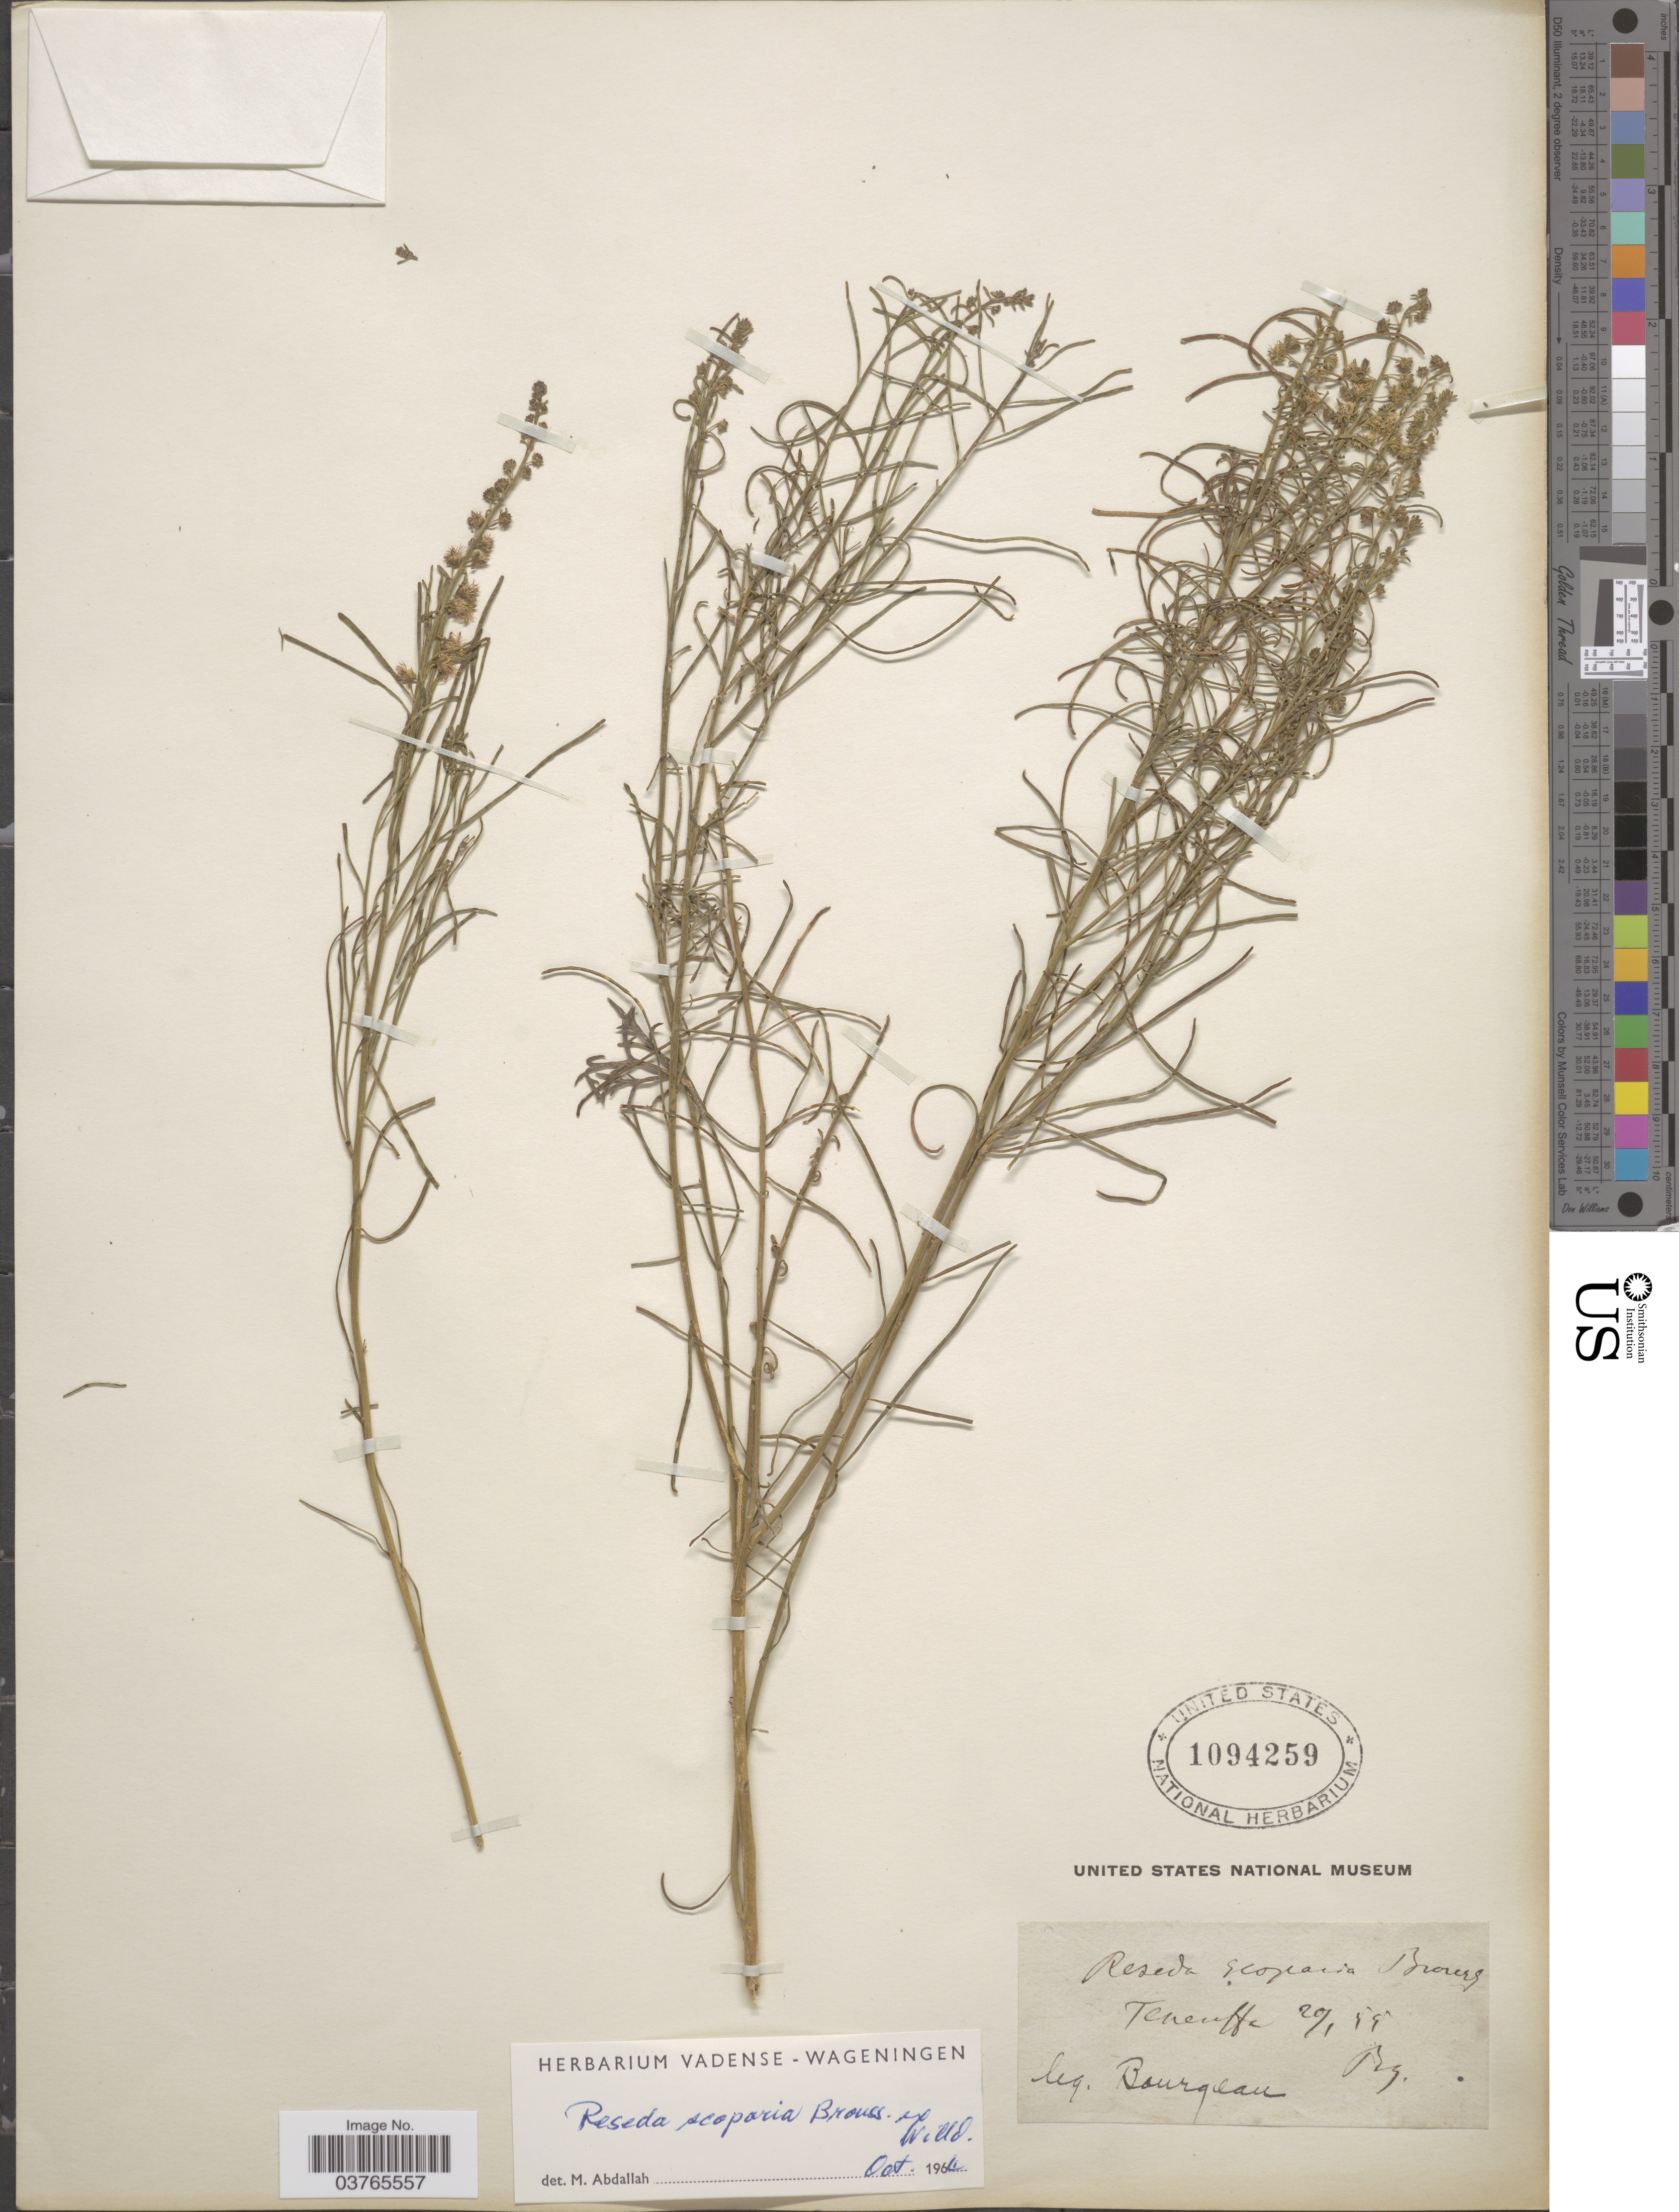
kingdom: Plantae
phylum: Tracheophyta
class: Magnoliopsida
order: Brassicales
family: Resedaceae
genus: Reseda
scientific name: Reseda scoparia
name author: Brouss. ex Willd.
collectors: Bourgeau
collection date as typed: Transcribed d/m/y: 20/1/55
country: Spain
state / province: Canarias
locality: Teneriffe. [illegible text]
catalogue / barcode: US 1094259